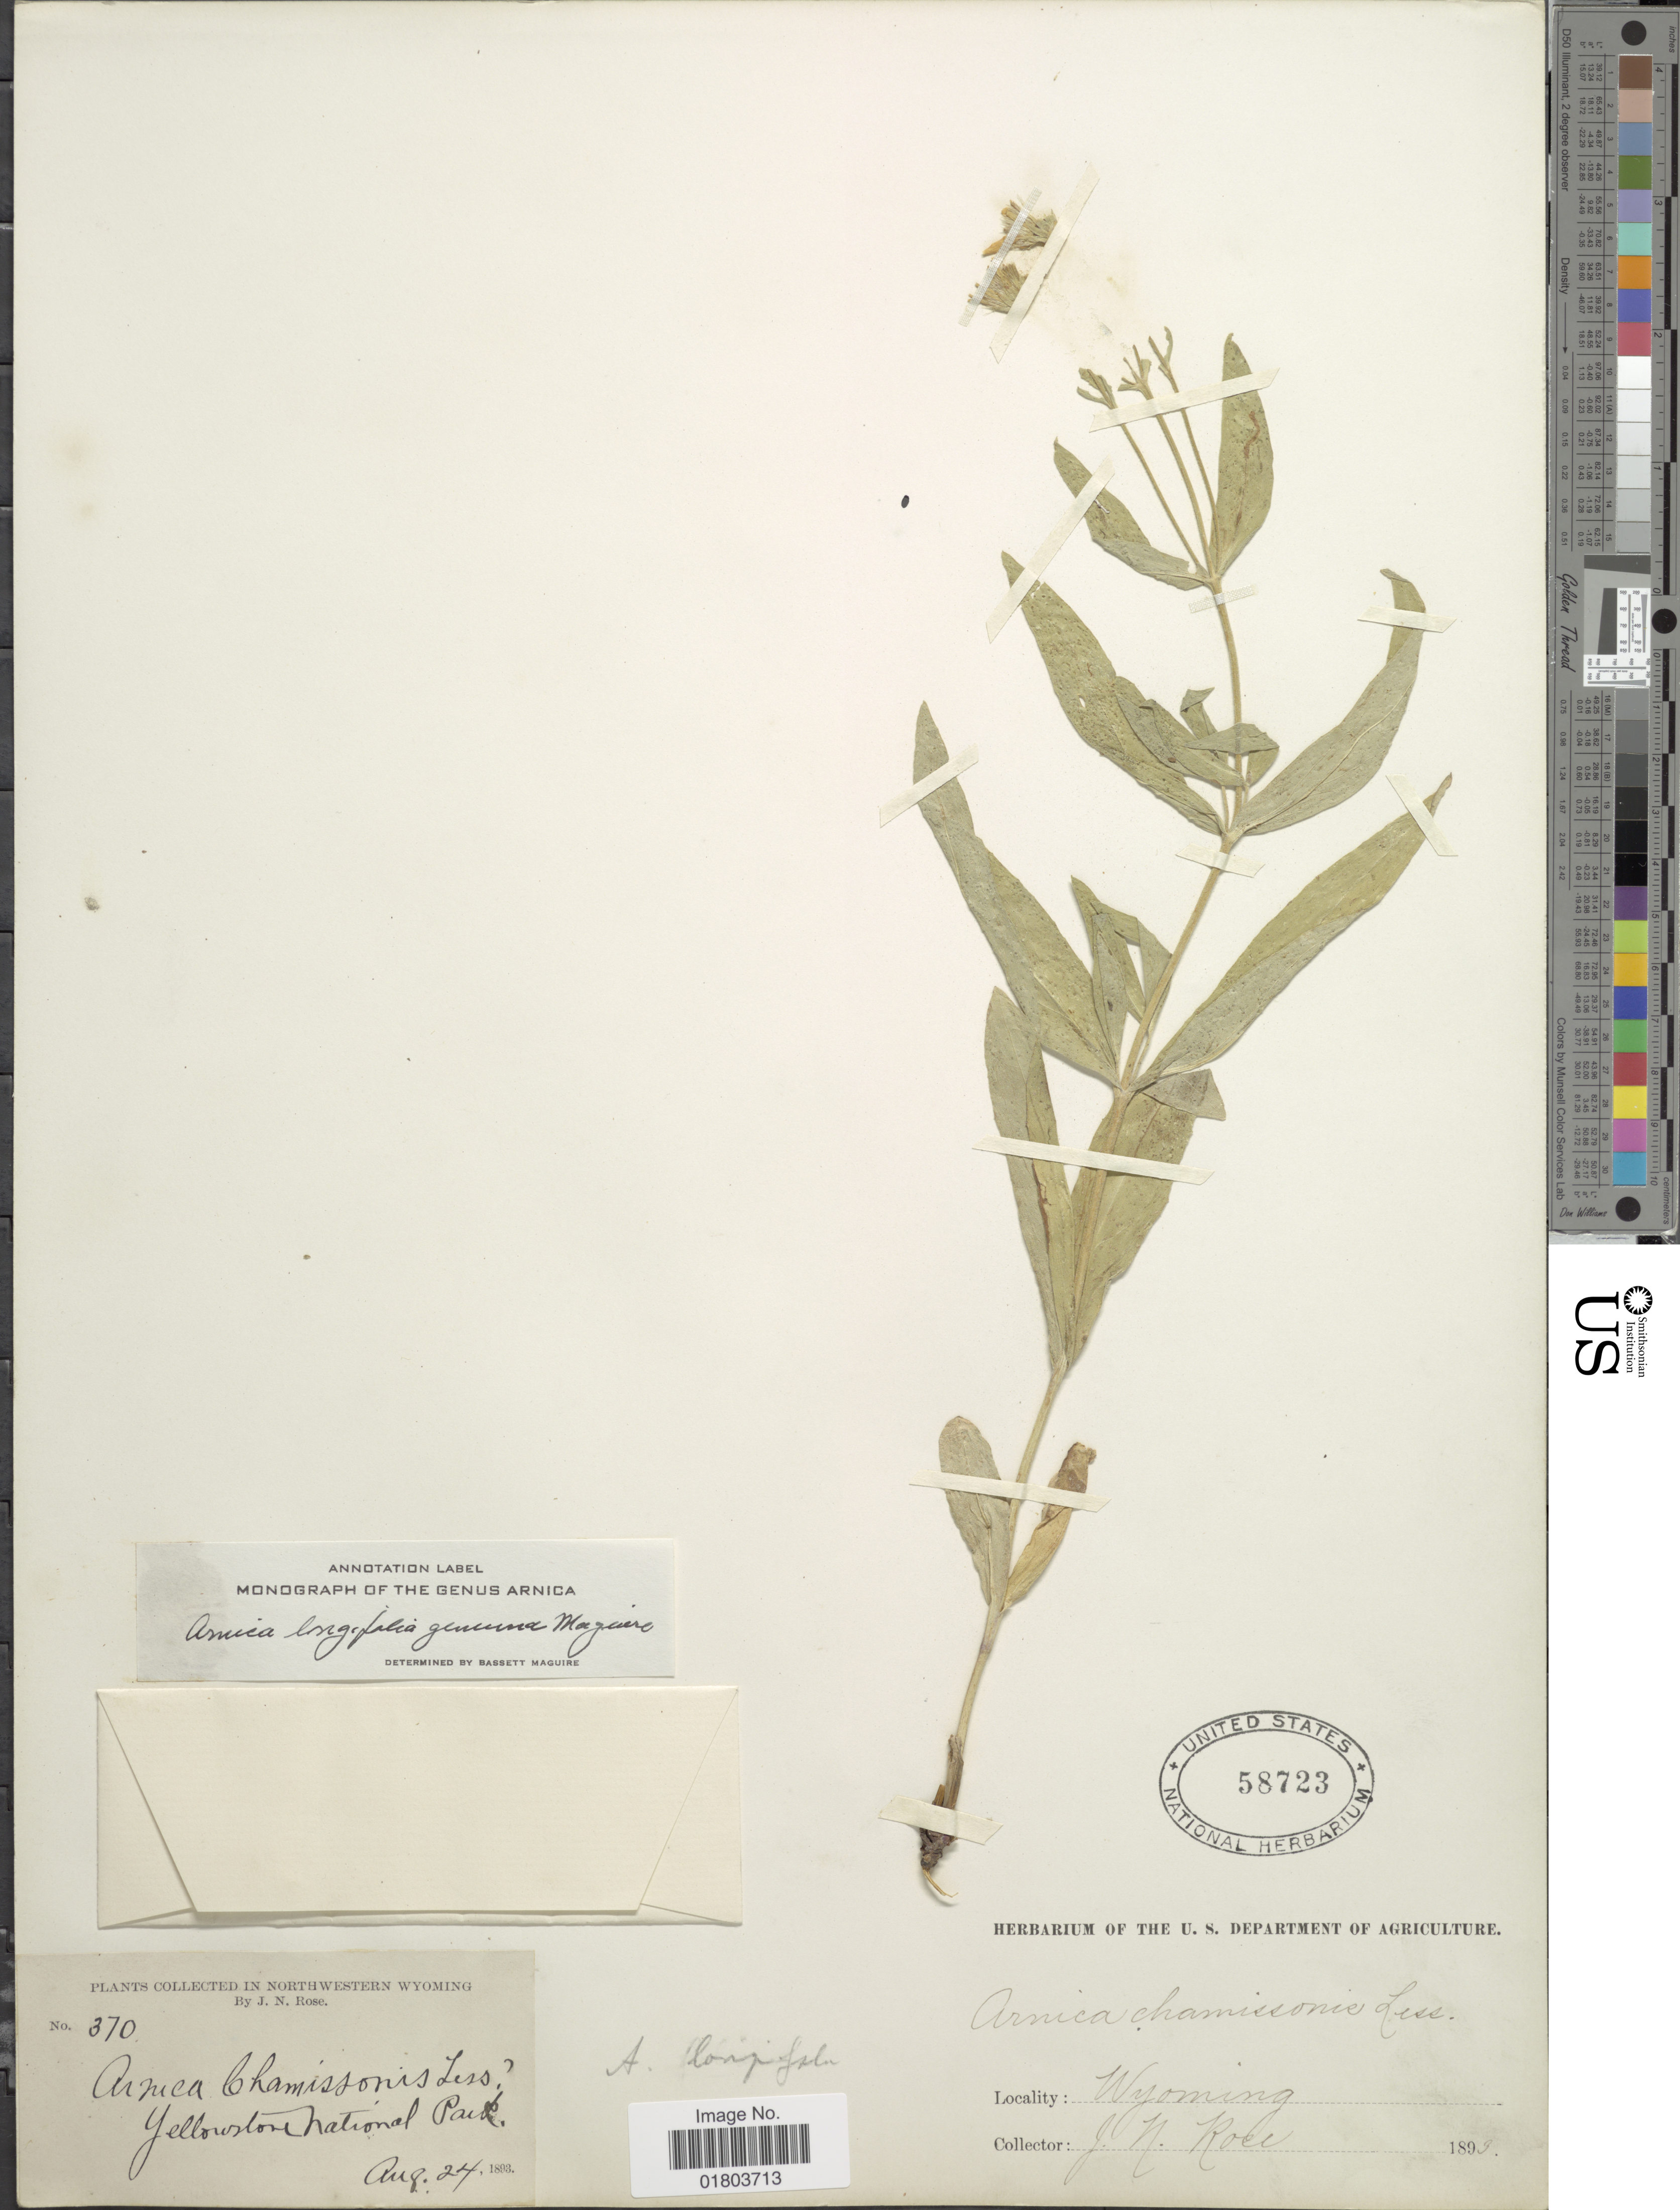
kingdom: Plantae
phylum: Tracheophyta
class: Magnoliopsida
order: Asterales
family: Asteraceae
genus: Arnica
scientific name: Arnica longifolia subsp. genuina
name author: Maguire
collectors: J. N. Rose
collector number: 370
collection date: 1893-08-24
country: United States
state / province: Wyoming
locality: In Northwestern Wyoming, Yellowstone National Park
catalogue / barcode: US 58723